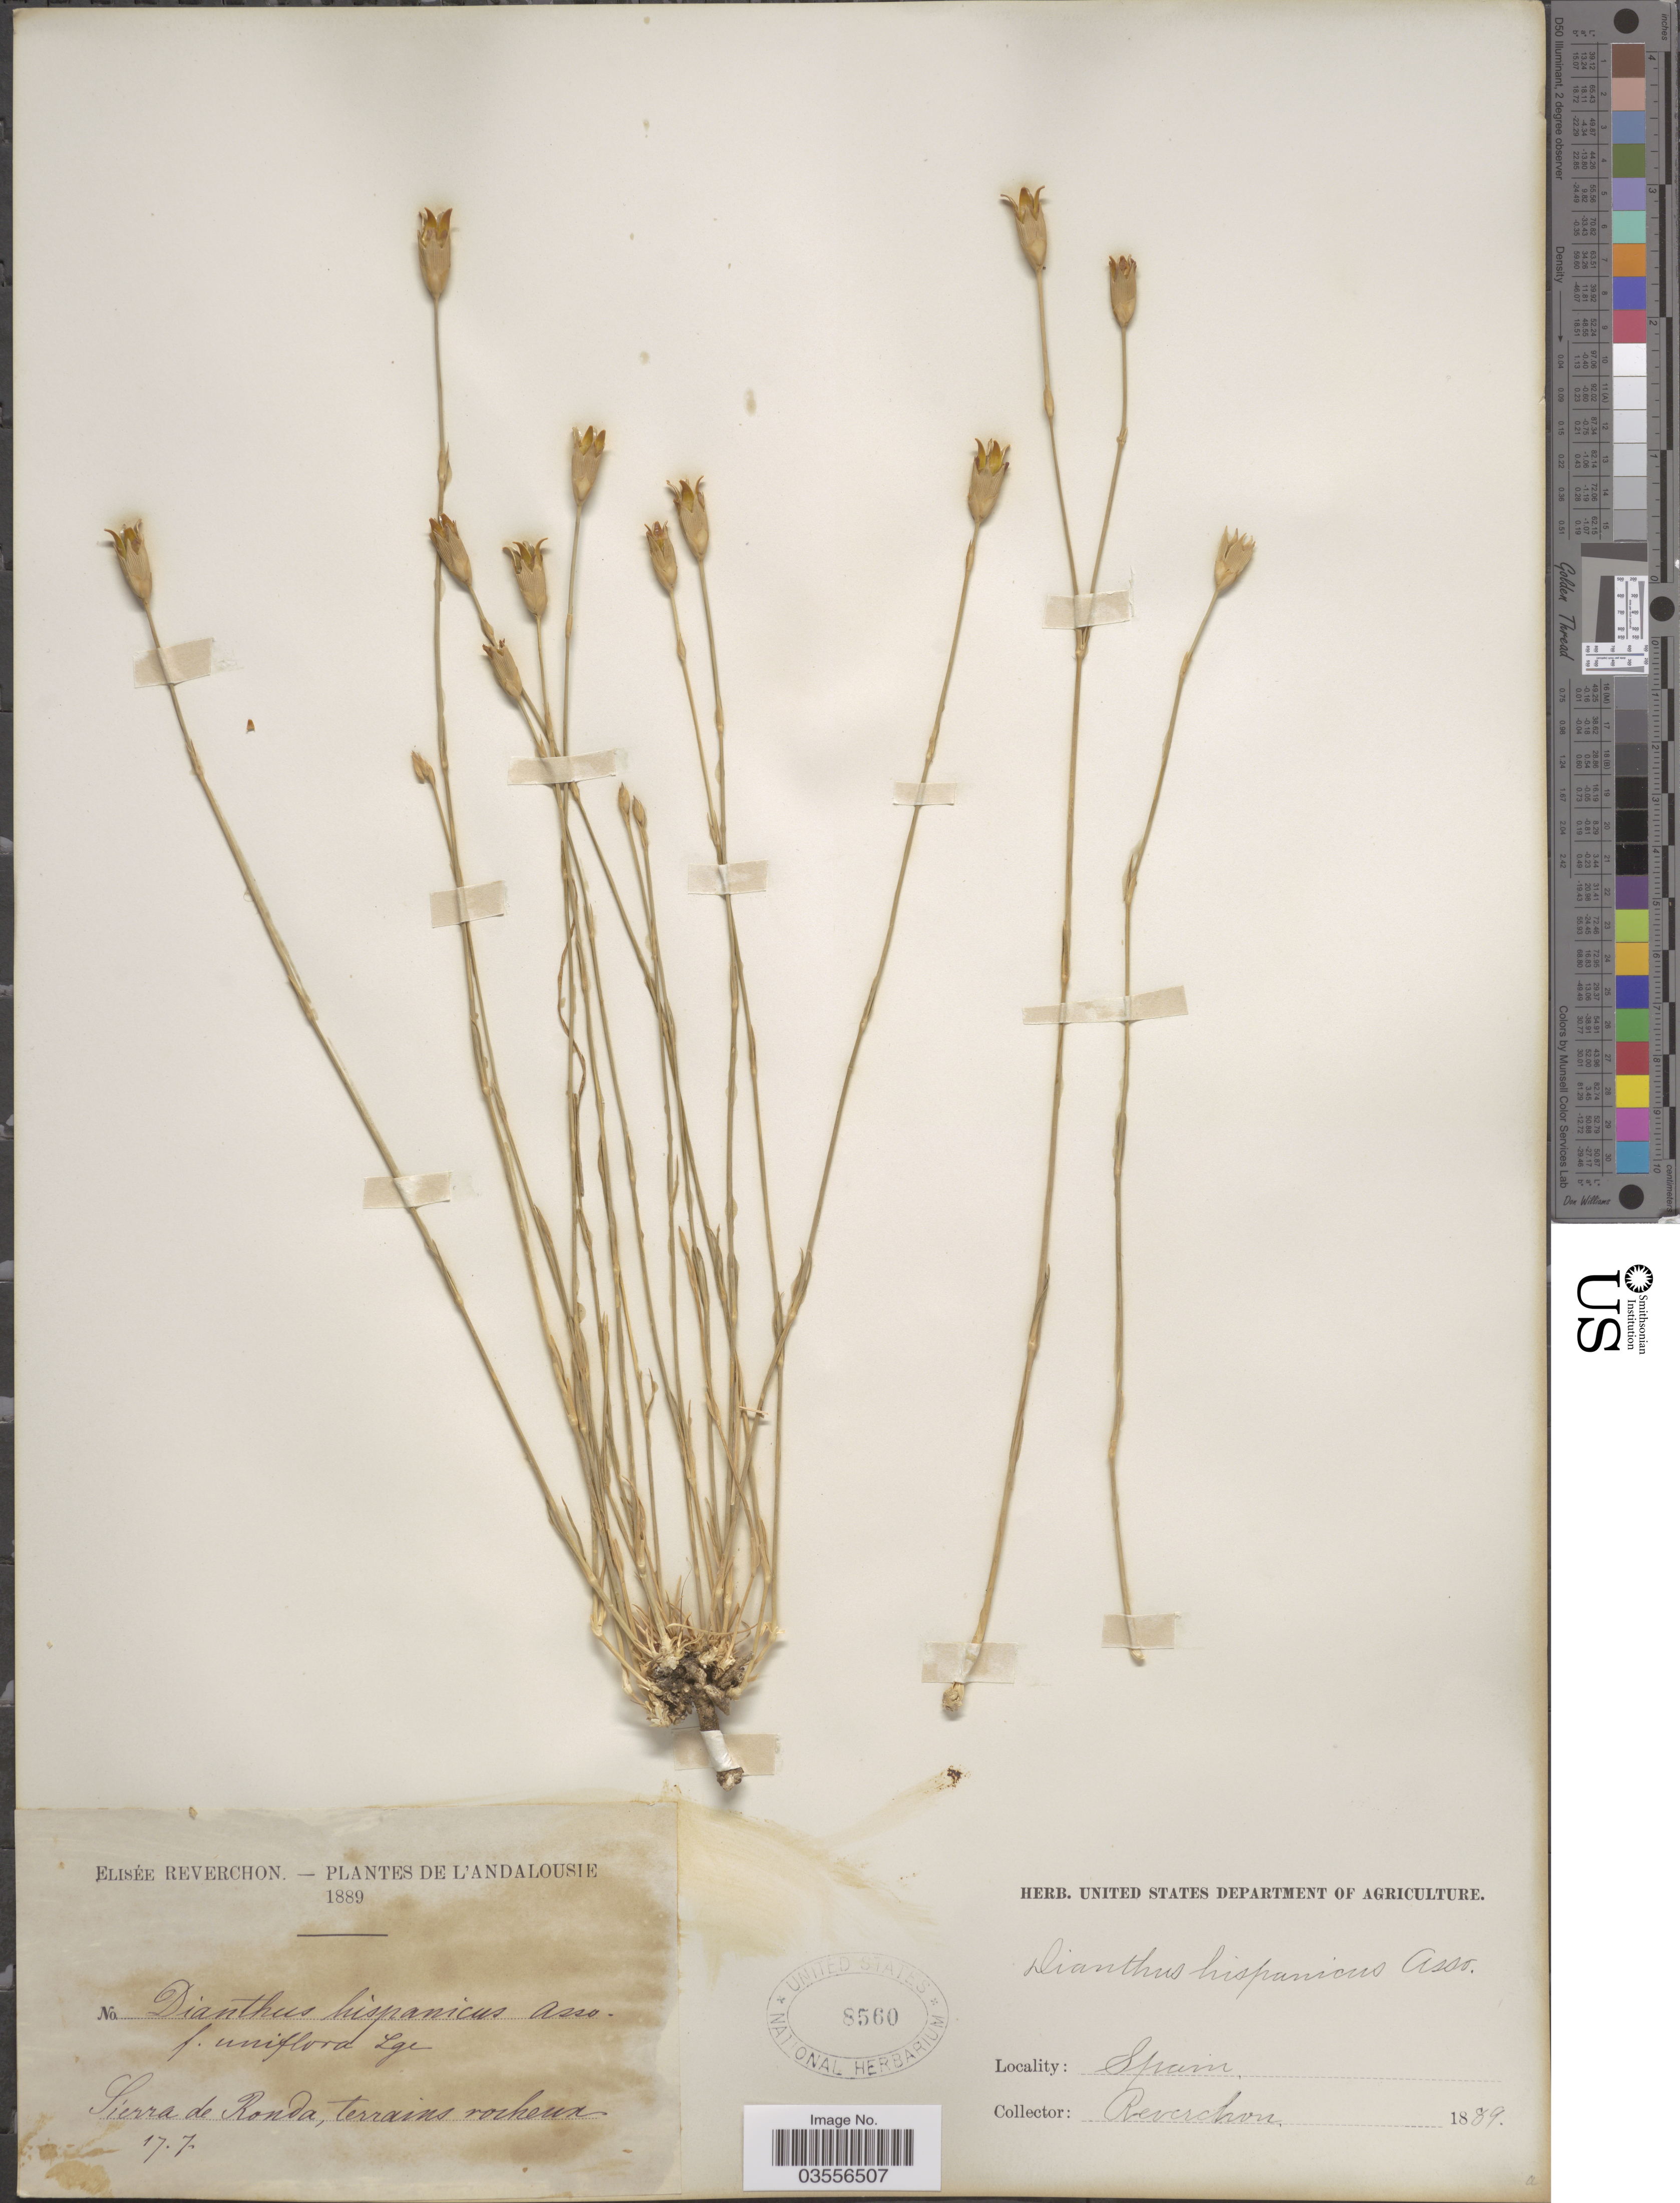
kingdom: Plantae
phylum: Tracheophyta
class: Magnoliopsida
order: Caryophyllales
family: Caryophyllaceae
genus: Dianthus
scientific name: Dianthus hispanicus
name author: Asso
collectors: E. Reverchon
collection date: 1889-07-17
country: Spain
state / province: Andalucía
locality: Sierra de Ronda, terrains rocheux.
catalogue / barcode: US 8560